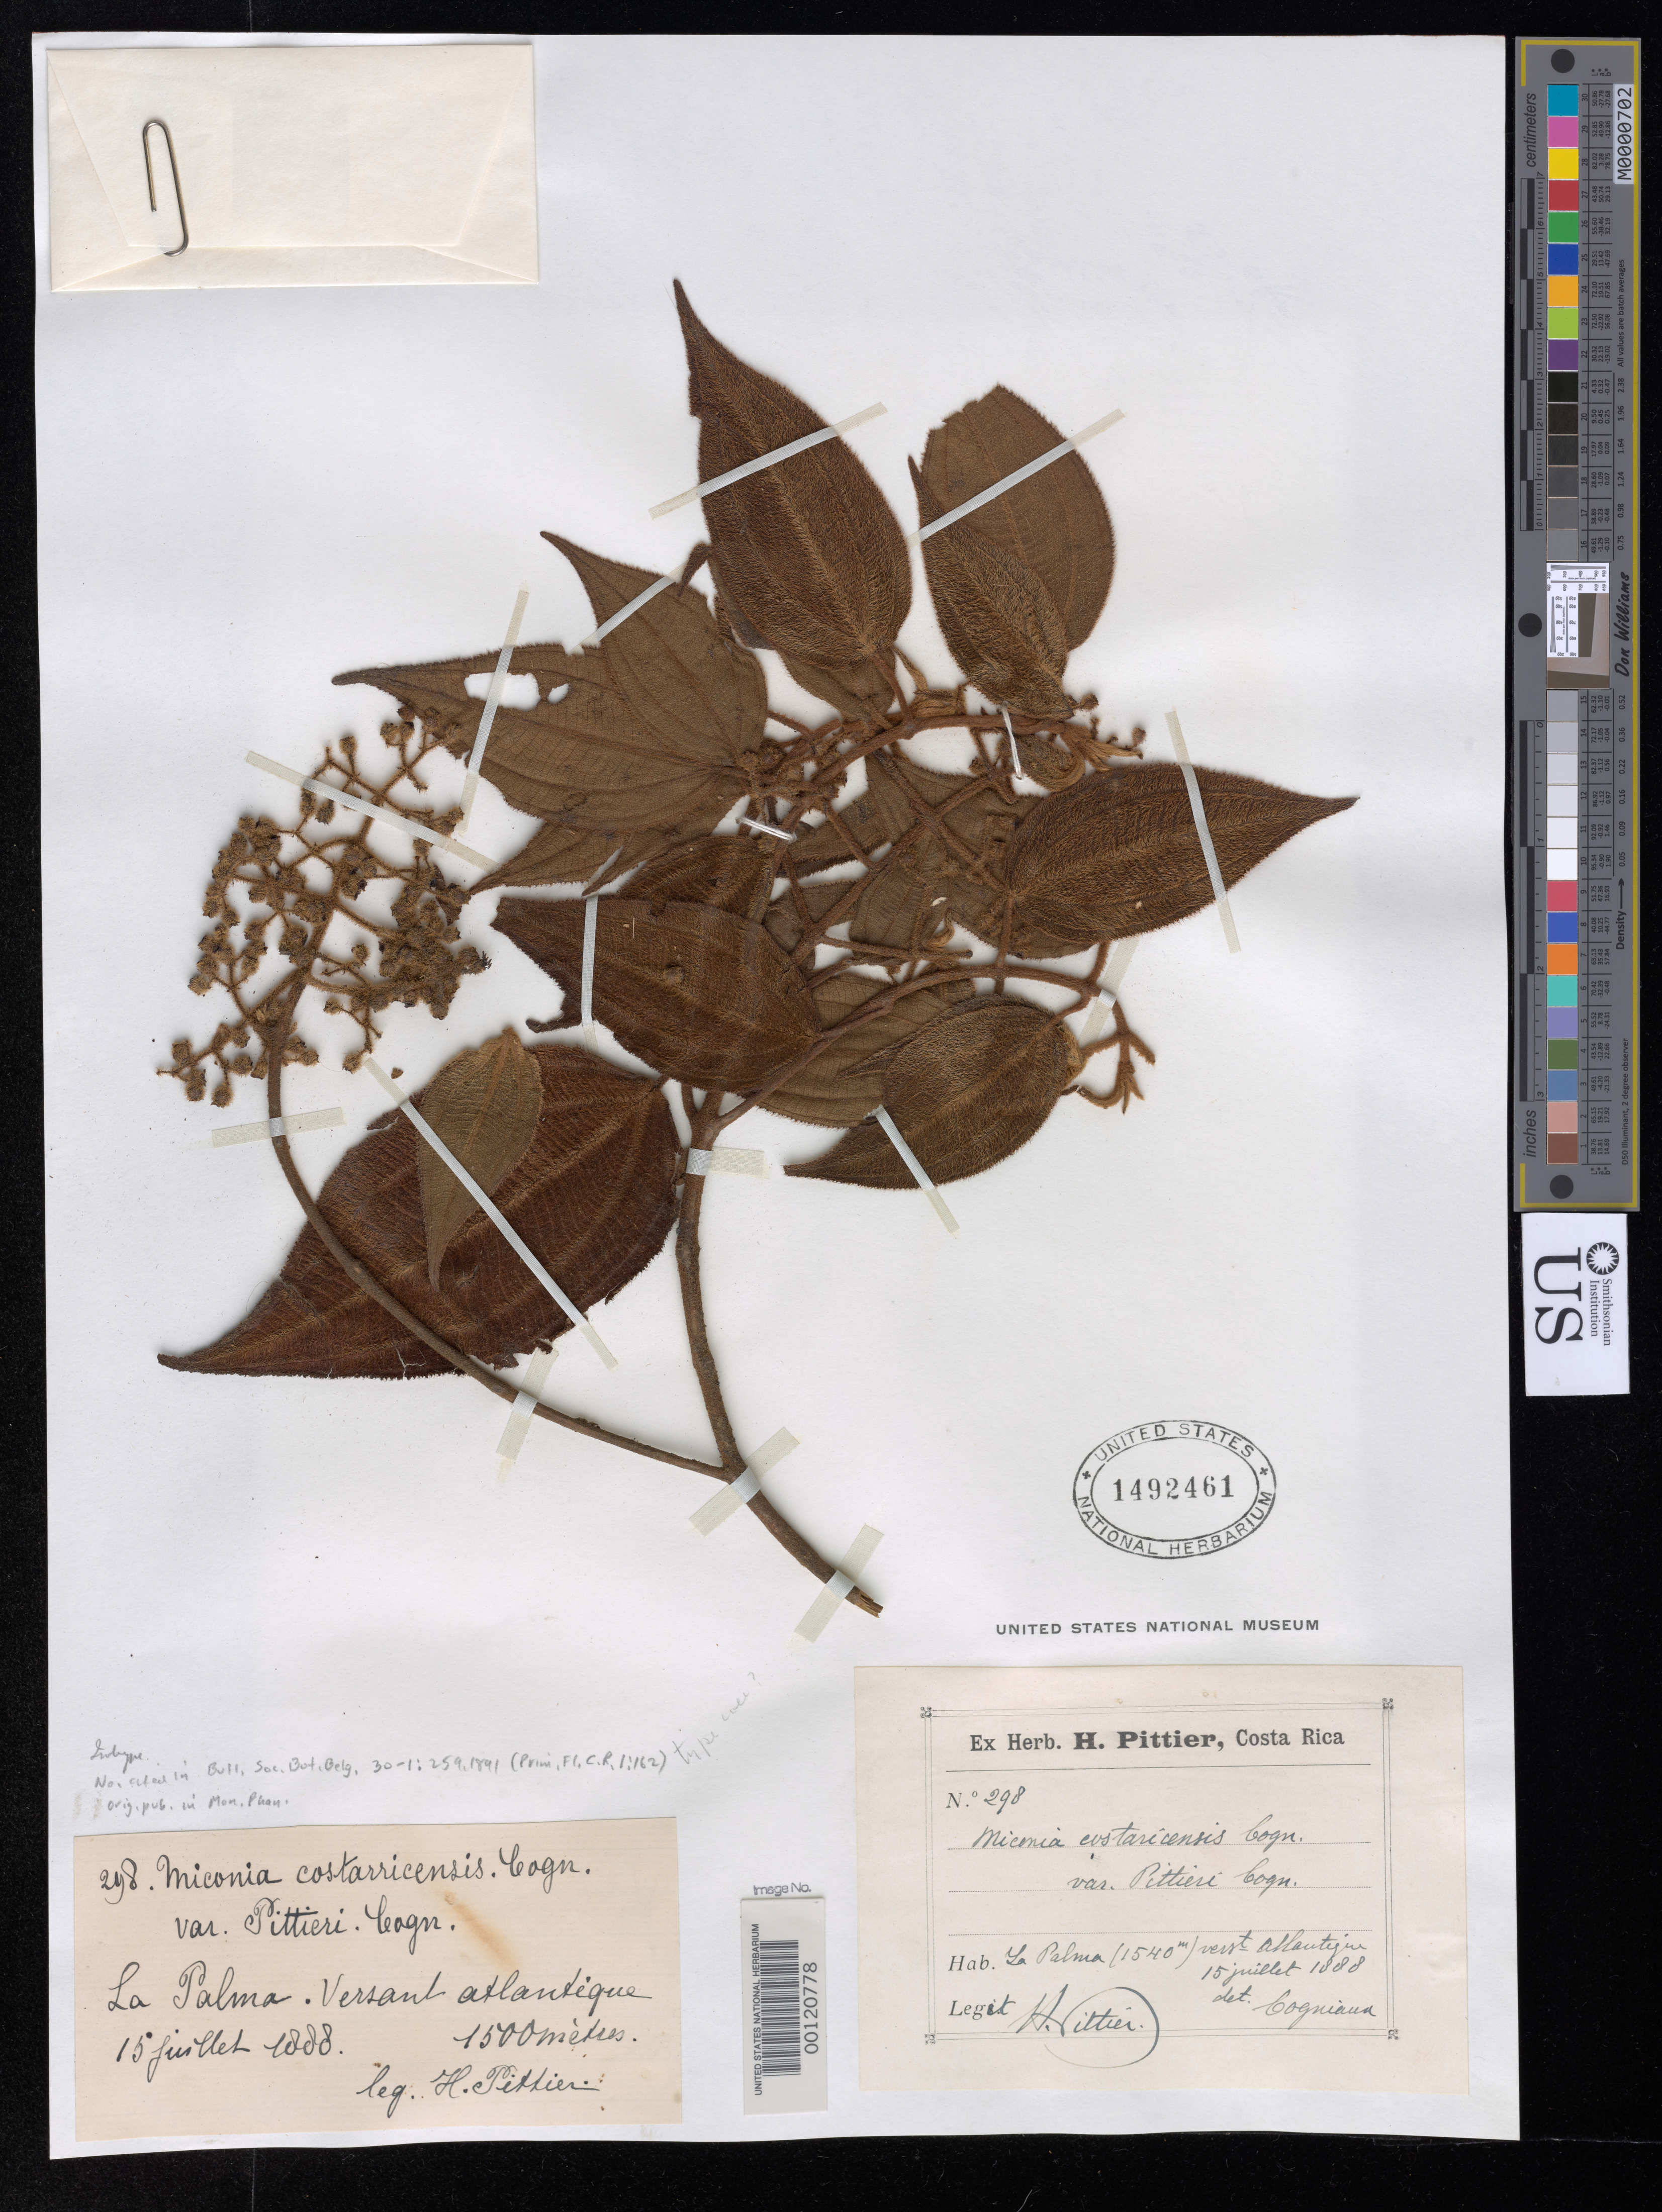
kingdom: Plantae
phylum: Tracheophyta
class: Magnoliopsida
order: Myrtales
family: Melastomataceae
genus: Miconia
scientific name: Miconia costaricensis var. pittieri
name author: Cogn. in A. DC.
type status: Isotype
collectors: H. F. Pittier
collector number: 298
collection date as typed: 15 Jul 1888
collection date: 1888-07-15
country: Costa Rica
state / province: San José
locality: La Palma.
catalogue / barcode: US 1492461